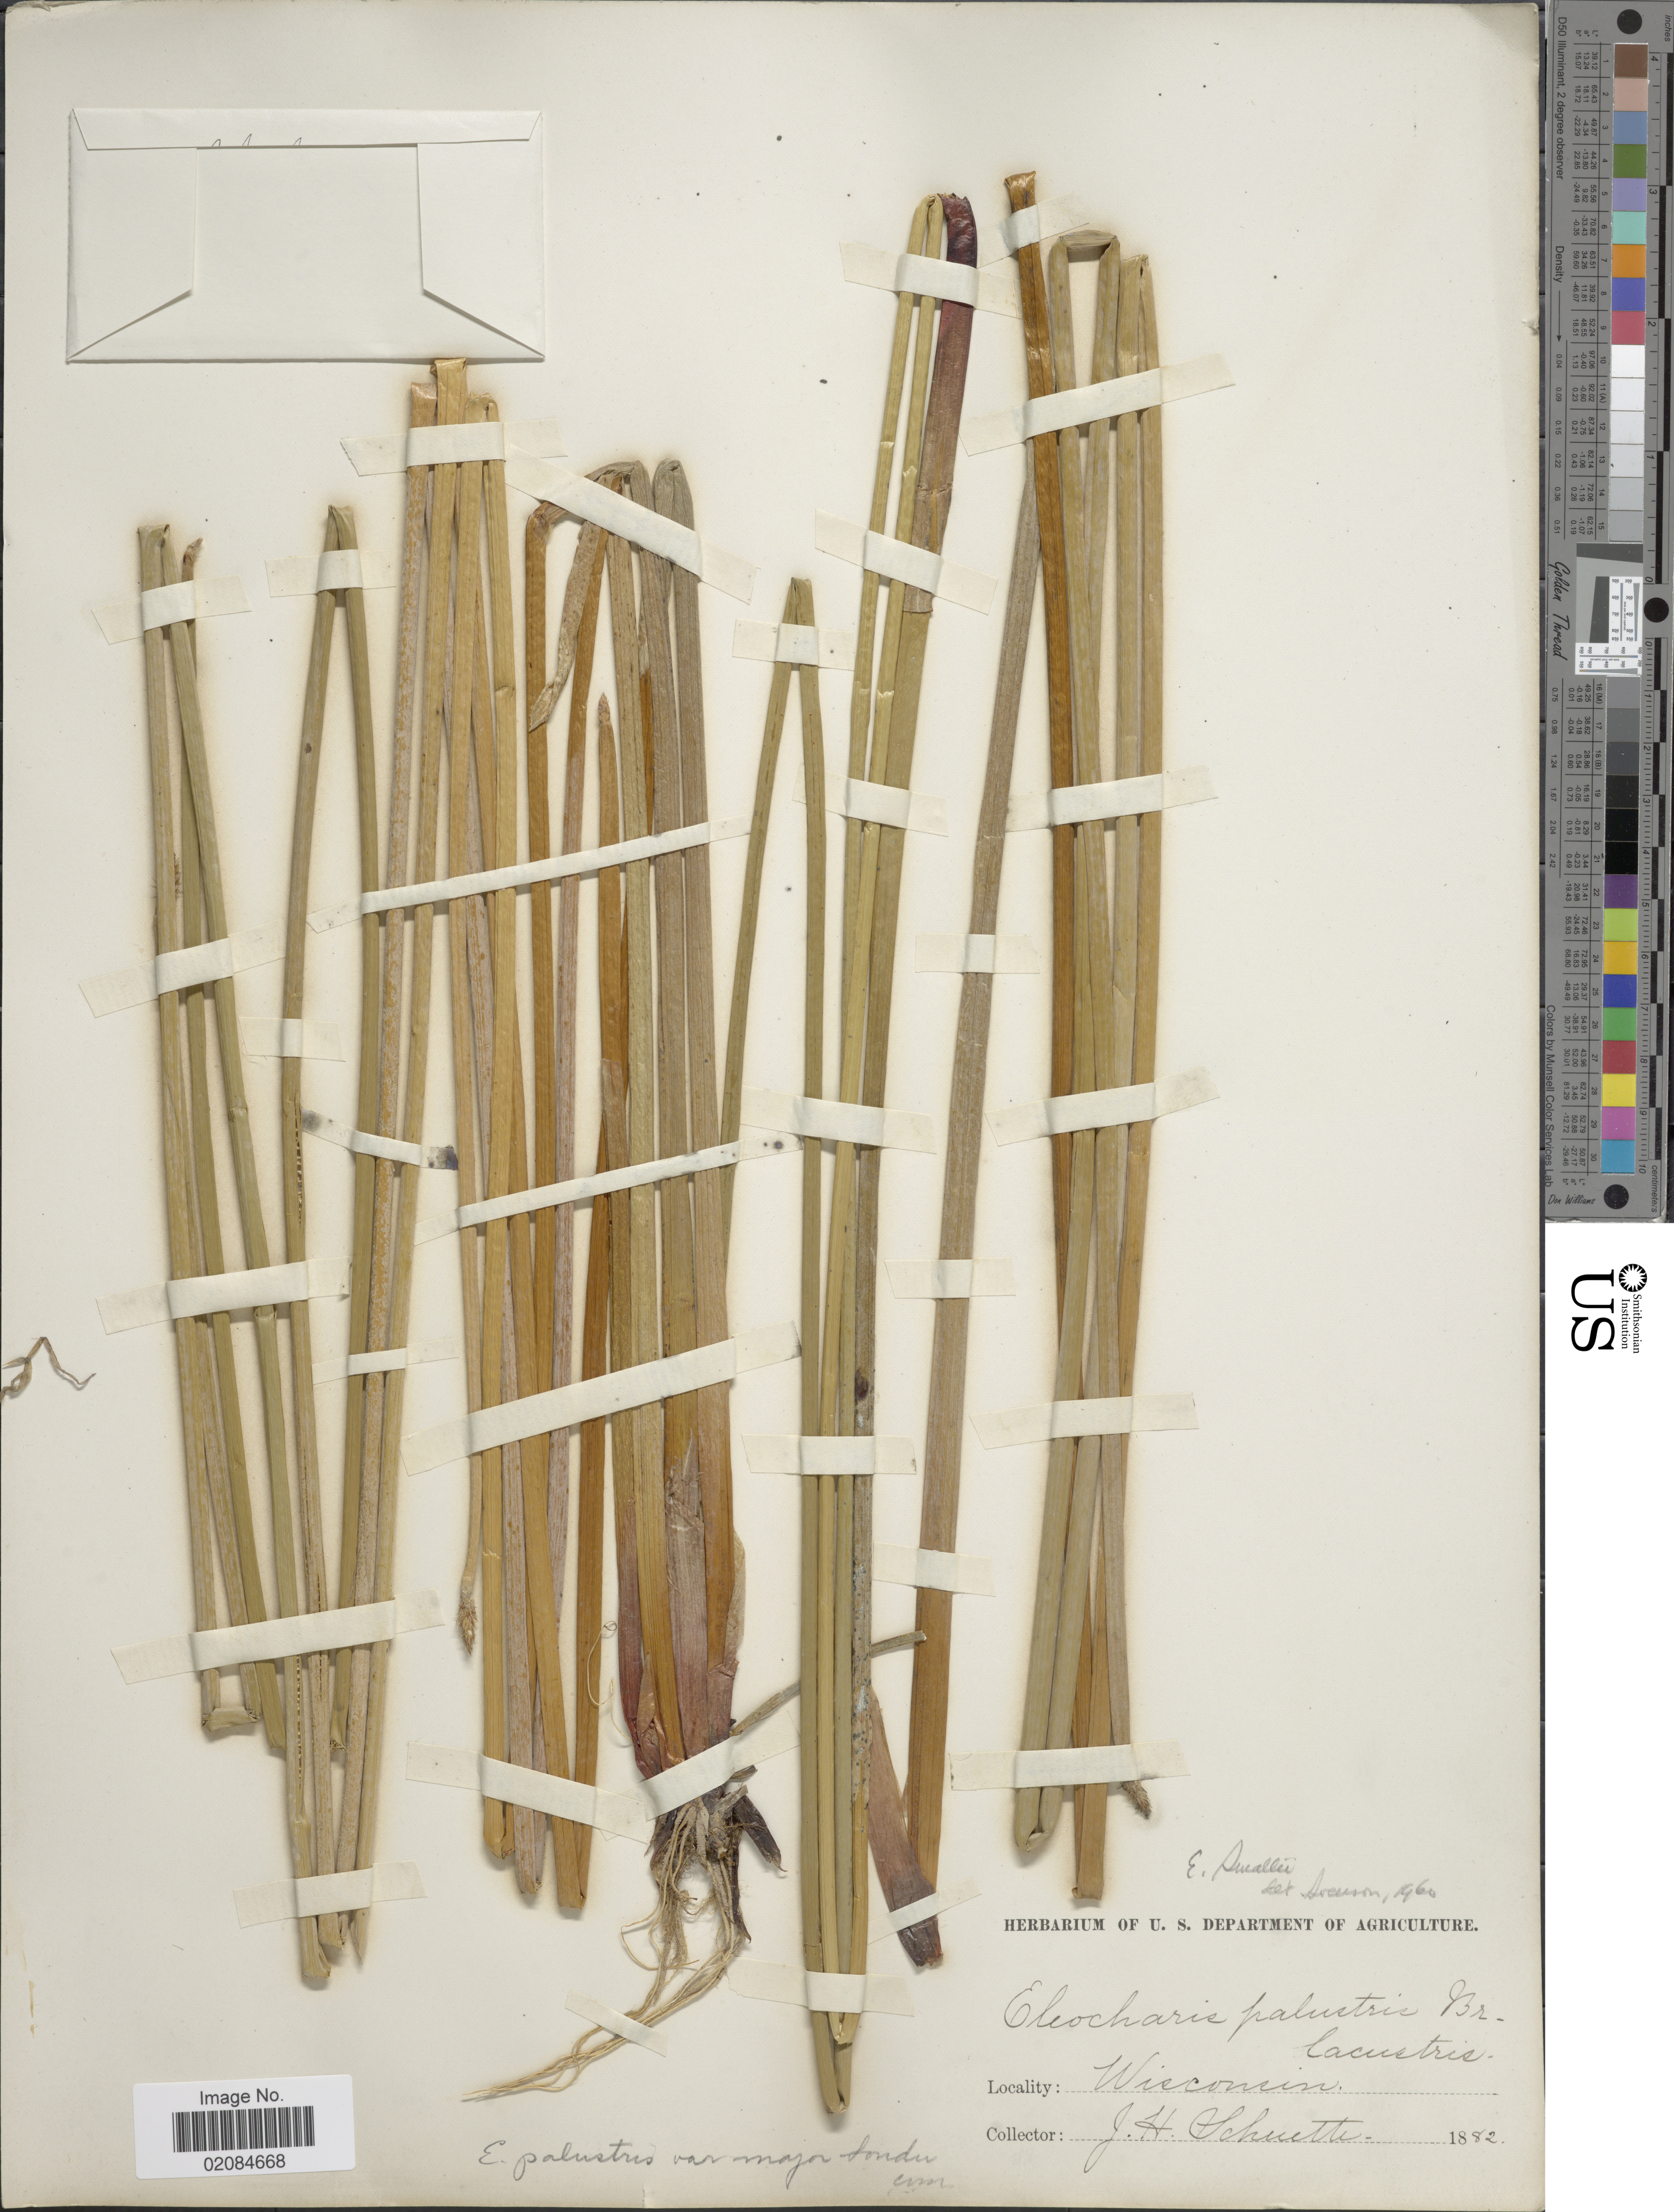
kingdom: Plantae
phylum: Tracheophyta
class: Liliopsida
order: Poales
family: Cyperaceae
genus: Eleocharis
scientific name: Eleocharis palustris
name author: (L.) Roem. & Schult.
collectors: J. H. Schuette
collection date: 1882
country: United States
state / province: Wisconsin